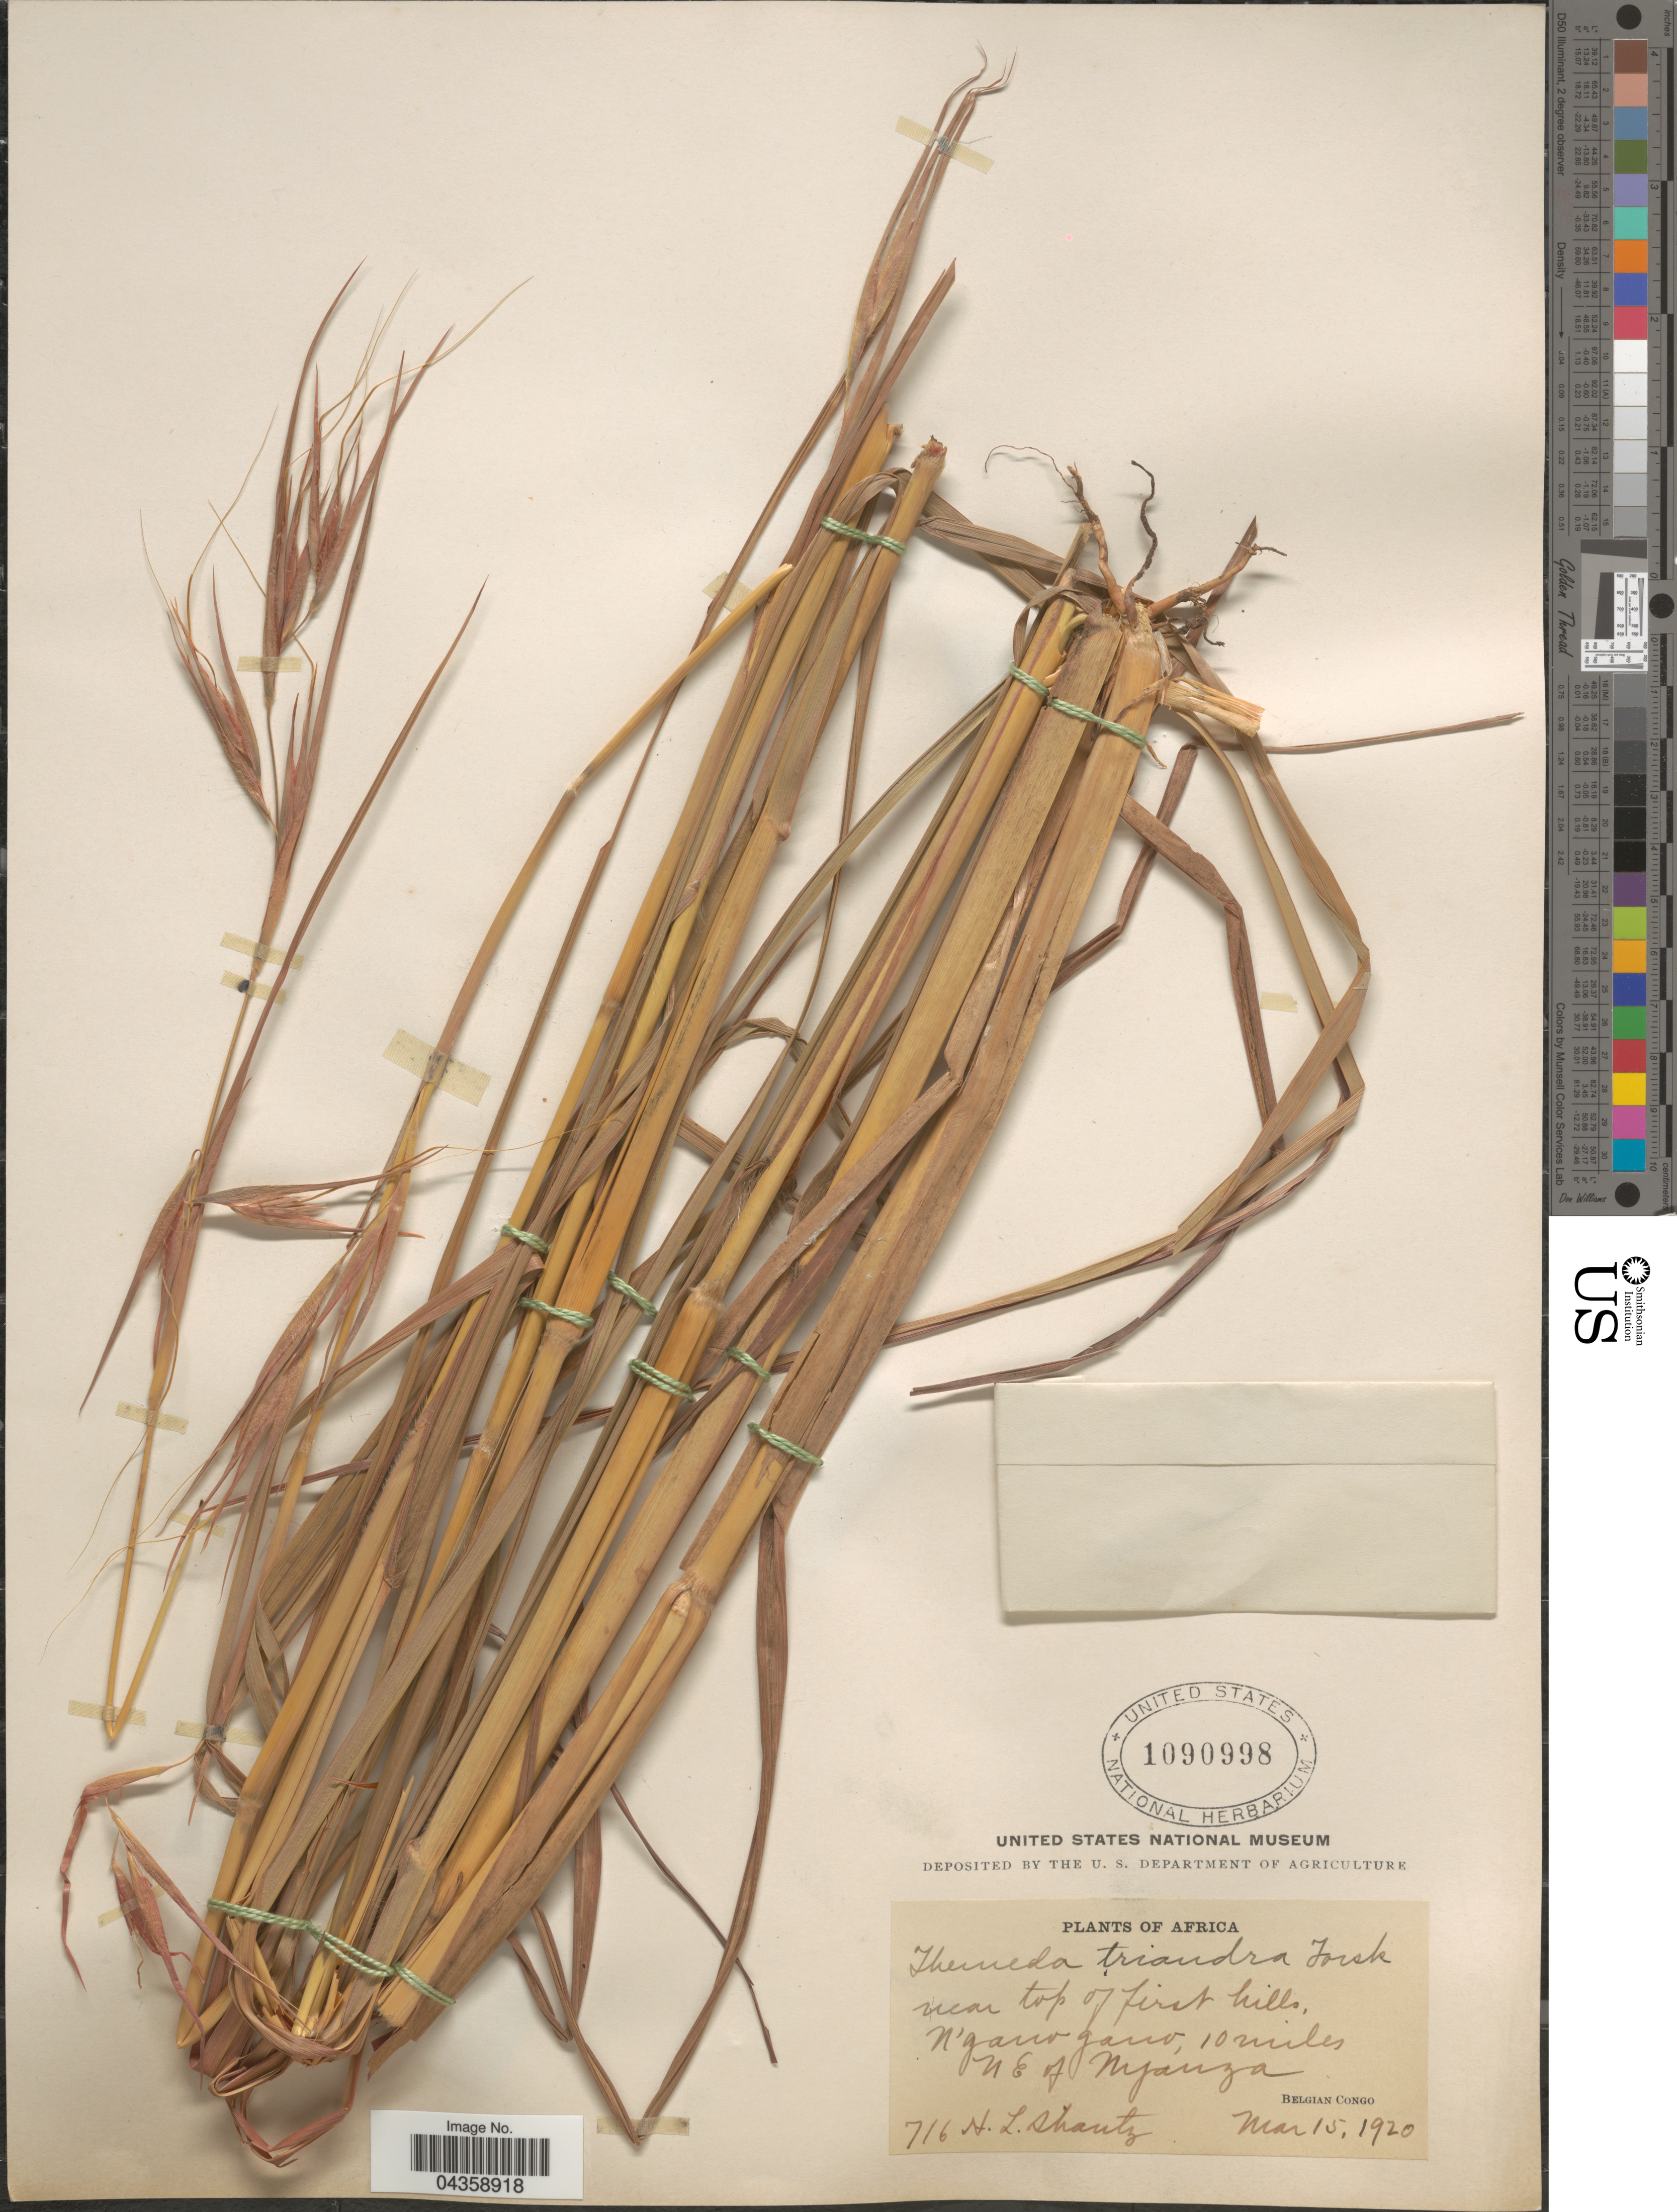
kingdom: Plantae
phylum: Tracheophyta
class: Liliopsida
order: Poales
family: Poaceae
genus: Themeda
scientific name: Themeda triandra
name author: Forssk.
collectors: H. Shantz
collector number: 716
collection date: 1920-03-15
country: Congo, Democratic Republic of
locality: Near top of first hills, N'gano gano, 10 miles N E of Mjanza. Belgian Congo.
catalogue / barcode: US 1090998